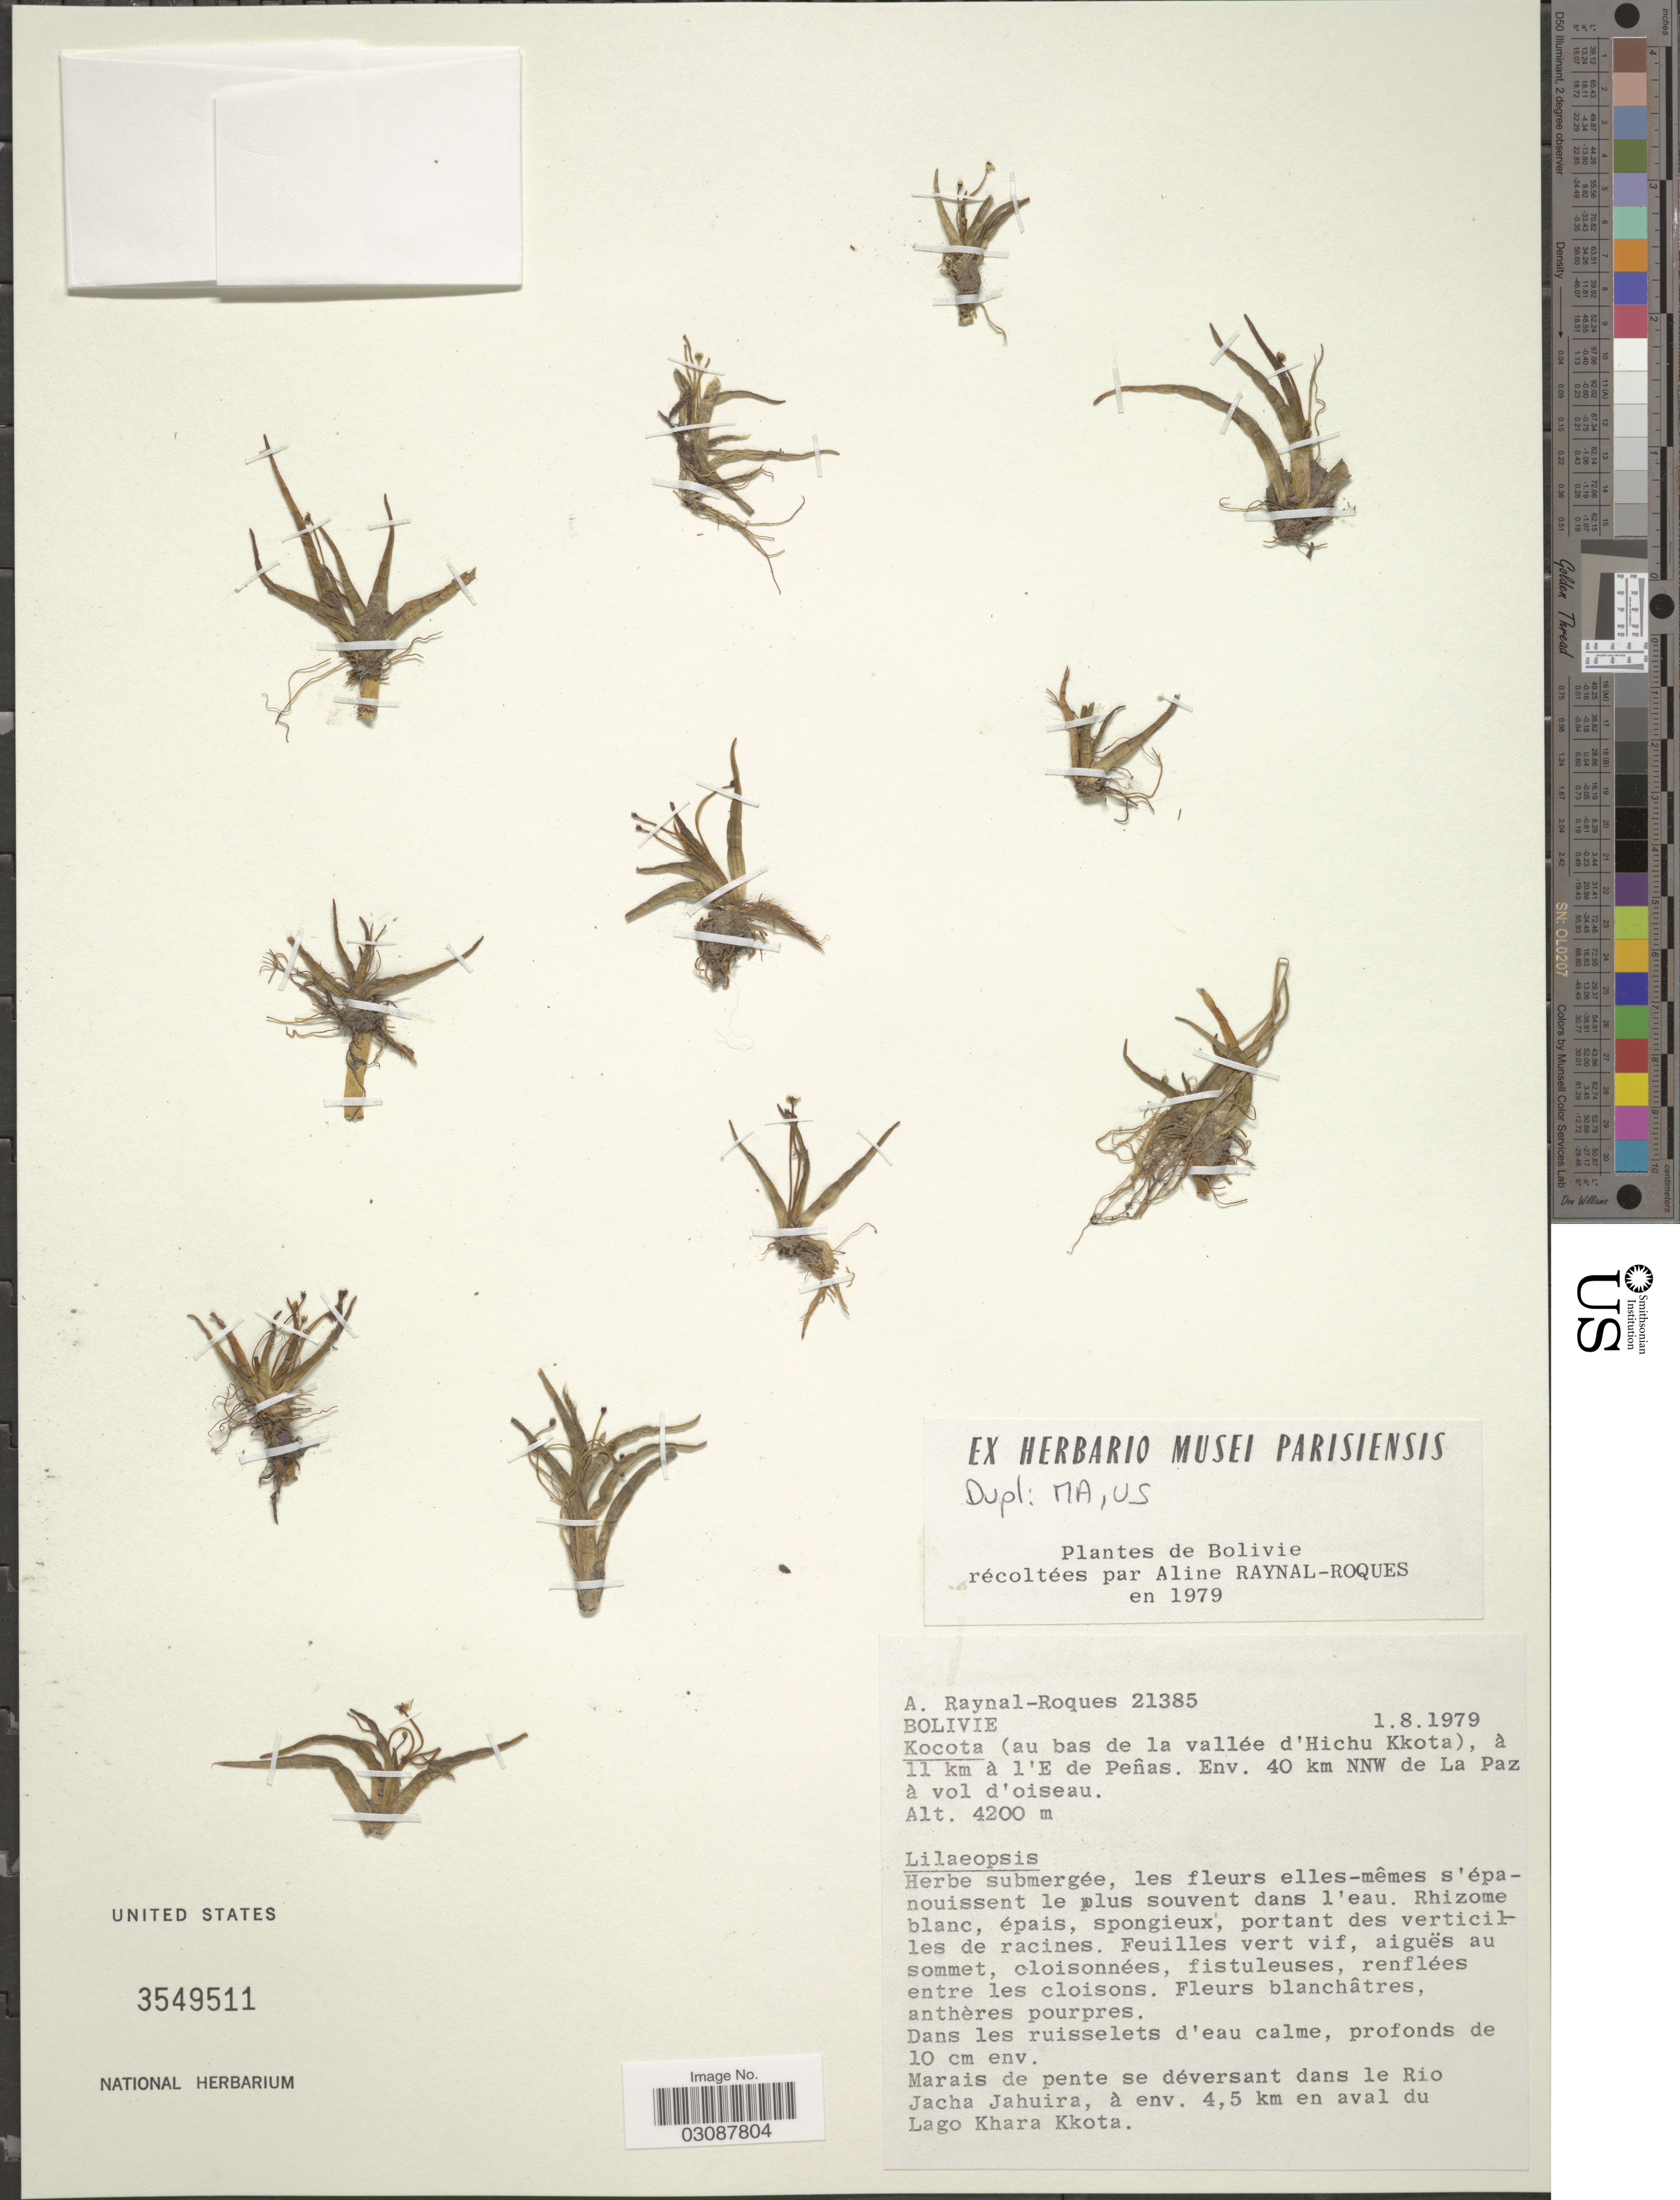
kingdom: Plantae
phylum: Tracheophyta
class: Magnoliopsida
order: Apiales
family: Apiaceae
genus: Lilaeopsis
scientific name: Lilaeopsis sp.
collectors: A. M. Raynal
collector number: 21385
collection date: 1979-08-01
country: Bolivia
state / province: La Paz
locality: Kocota (au bas de la vallée d'Hichu Kkota), à 11 km á l'E de Peñas, Env. 40 km NNW de La Paz à vol d'oiseau. Marais de pente se déversant dans le Rio Jacha Jahuira, à env. 4,5 km en aval du Lago Khara Kkota.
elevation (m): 4200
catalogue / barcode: US 3549511